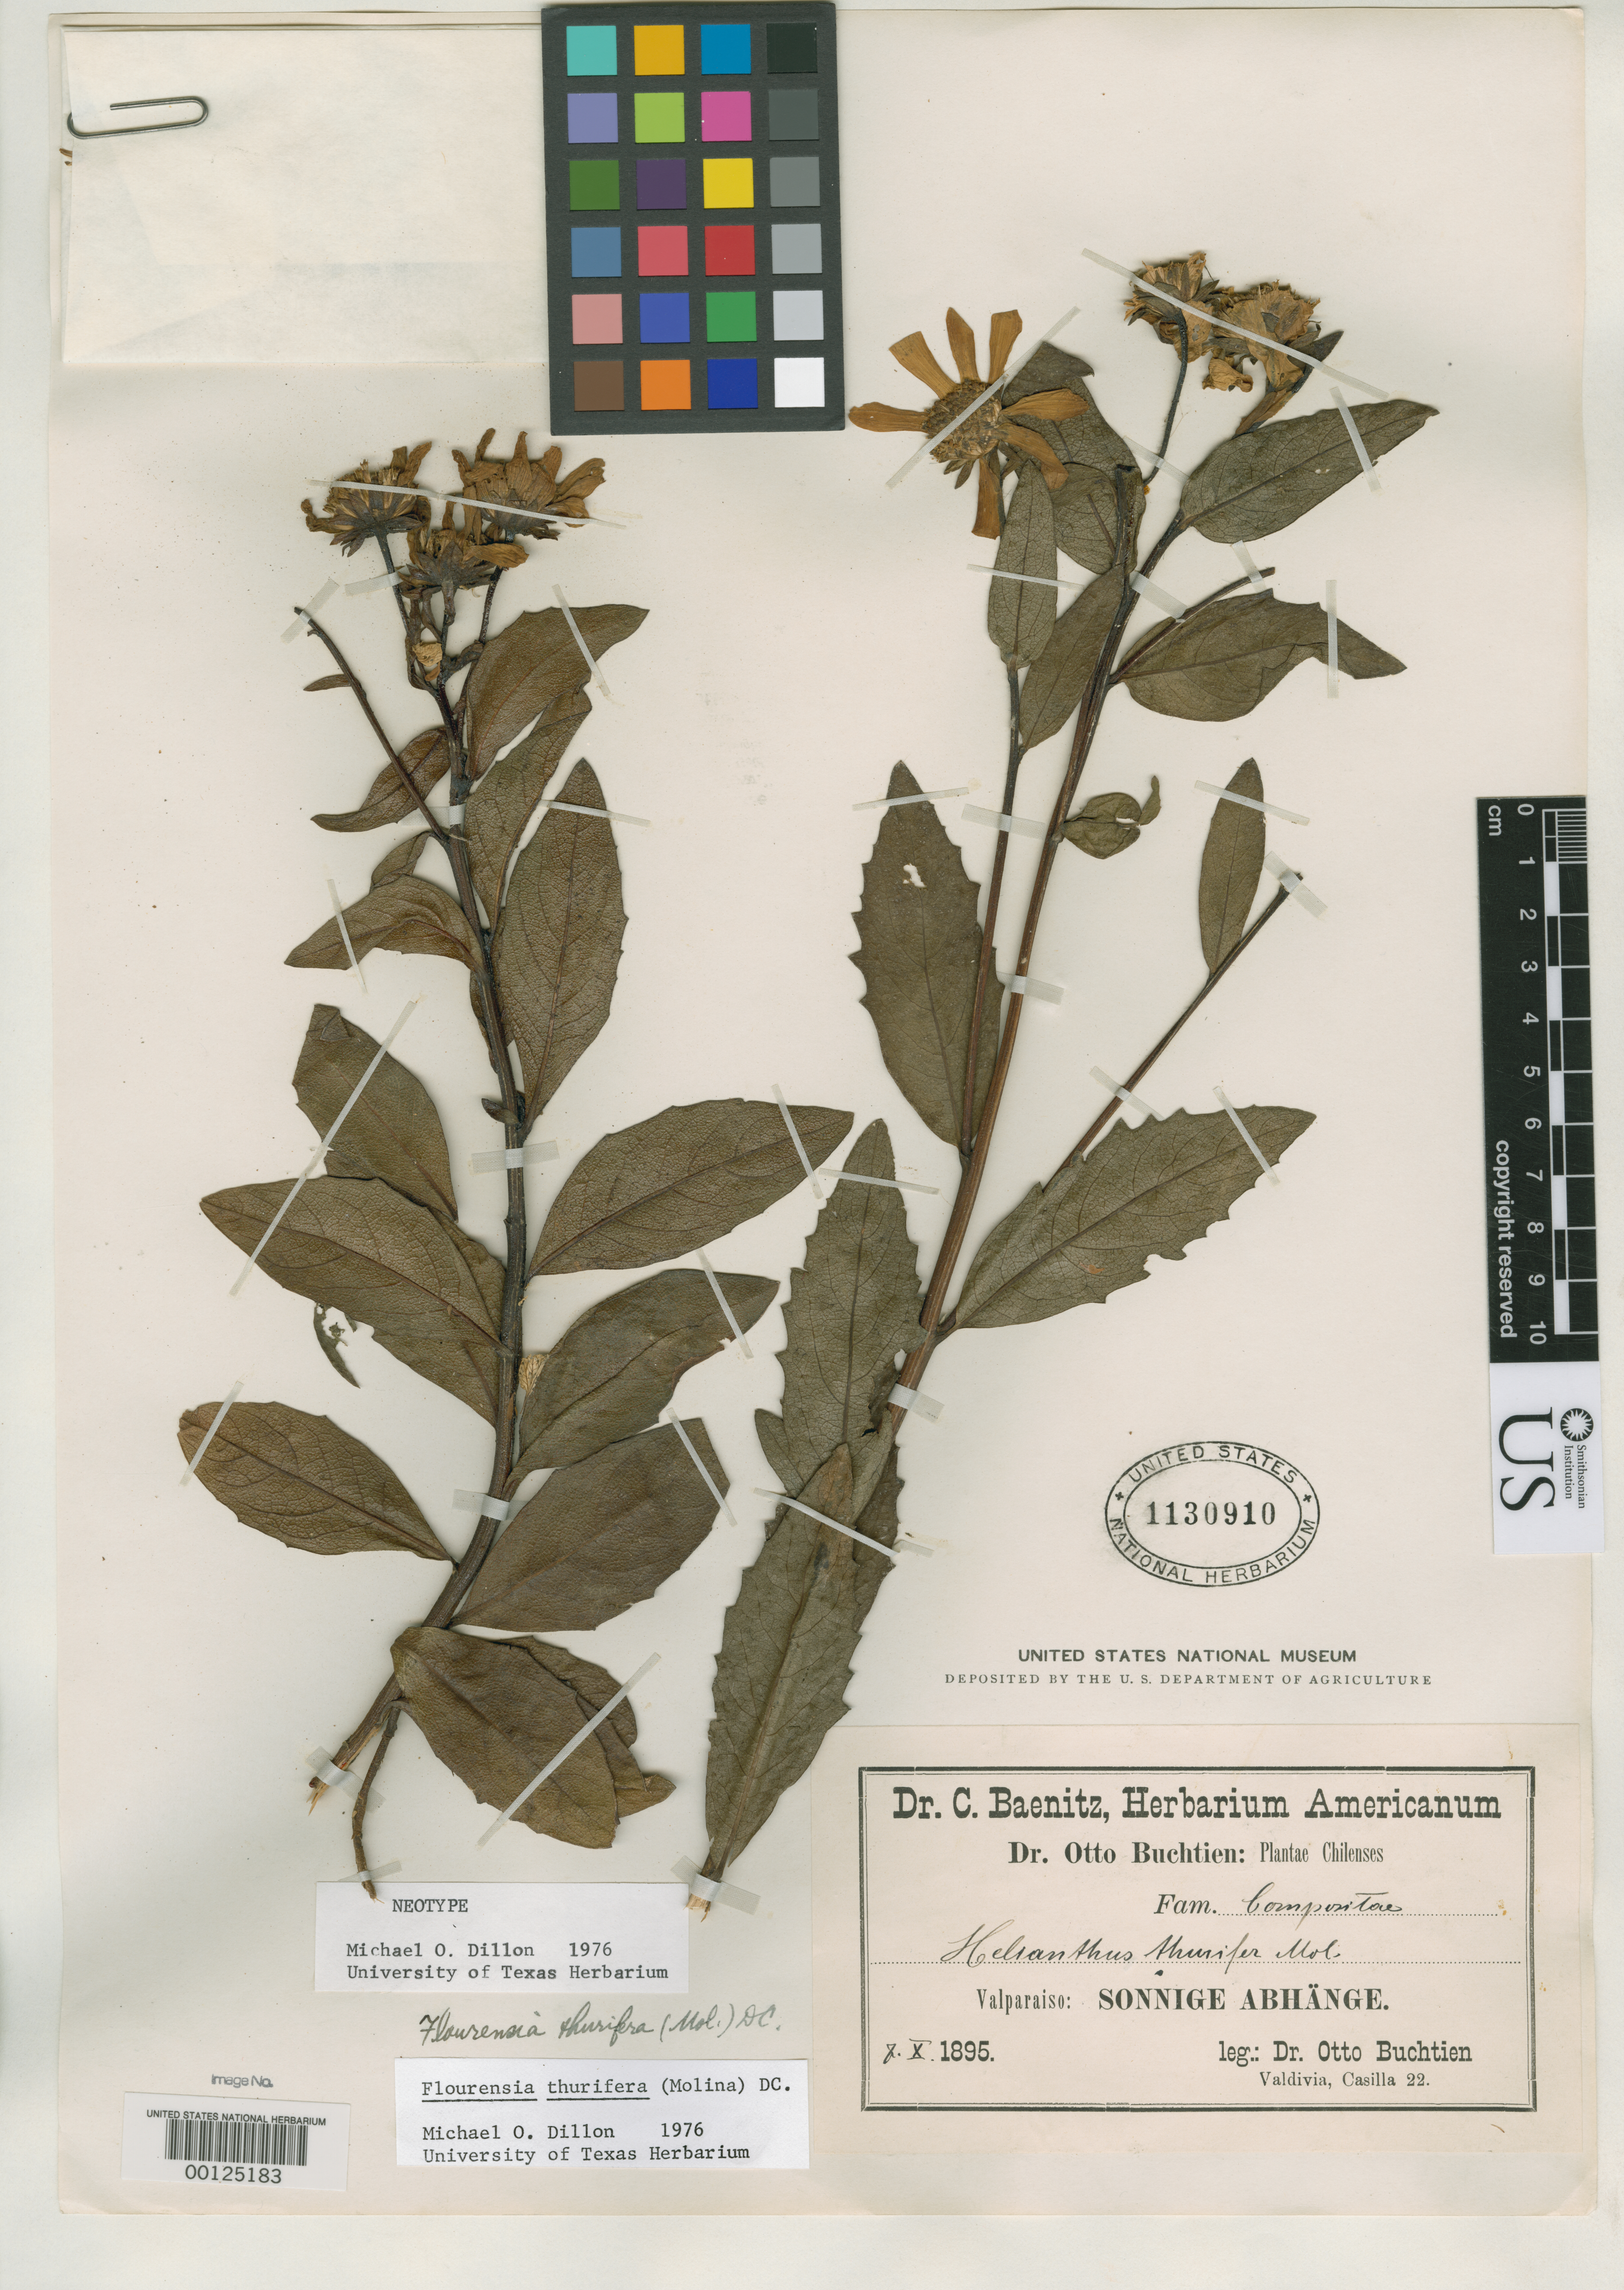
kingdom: Plantae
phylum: Tracheophyta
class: Magnoliopsida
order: Asterales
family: Asteraceae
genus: Helianthus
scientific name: Helianthus thurifer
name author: Molina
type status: Neotype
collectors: O. Buchtien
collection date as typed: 08 Oct 1895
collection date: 1895-10-08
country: Chile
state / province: Valparaíso (V)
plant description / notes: Specimen annotated by M.O. Dillon (1976) as "neotype" and as "Flourensia thurifera (Mol.) DC.", combination not found & neotypification apparently not published (March 2012).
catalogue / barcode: US 1130910